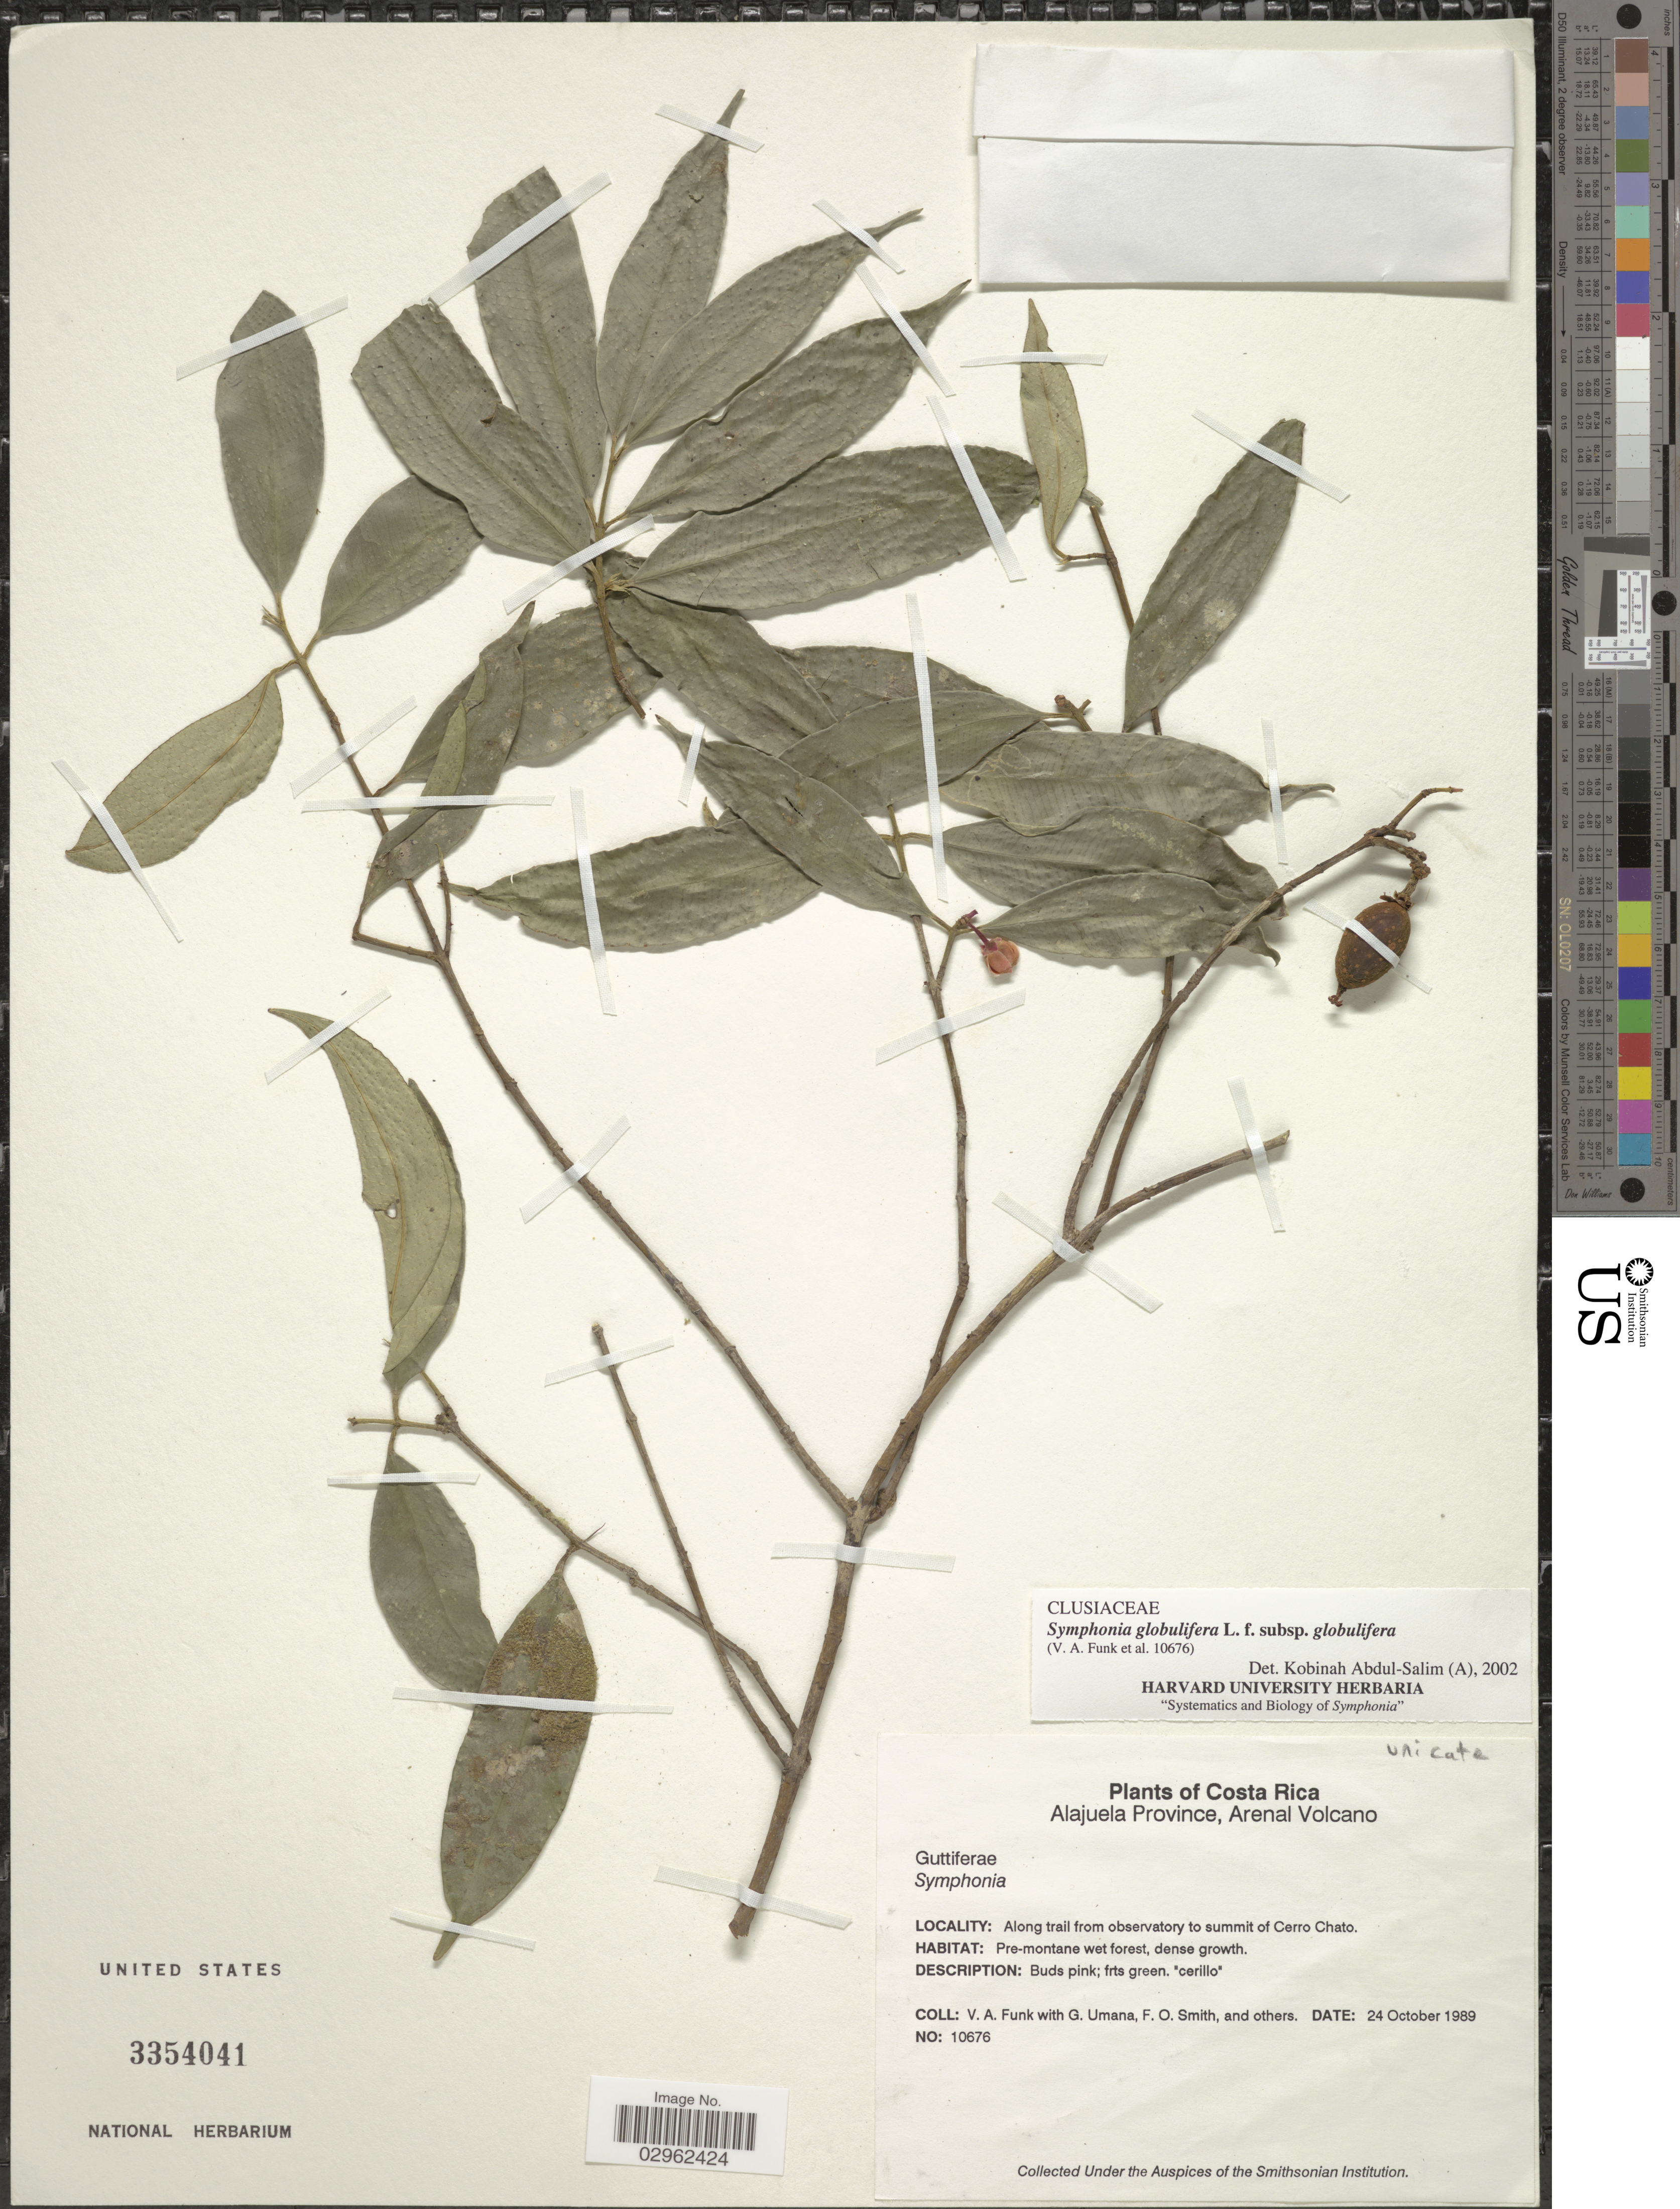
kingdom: Plantae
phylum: Tracheophyta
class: Magnoliopsida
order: Malpighiales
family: Clusiaceae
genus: Symphonia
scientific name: Symphonia globulifera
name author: L. f.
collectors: V. Funk, G. Umana, F. Smith & et al.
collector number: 10676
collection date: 1989-10-24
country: Costa Rica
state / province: Alajuela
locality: Alajuela Province, Arenal Volcano. Along trail from observatory to summit of Cerro Chato.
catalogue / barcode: US 3354041